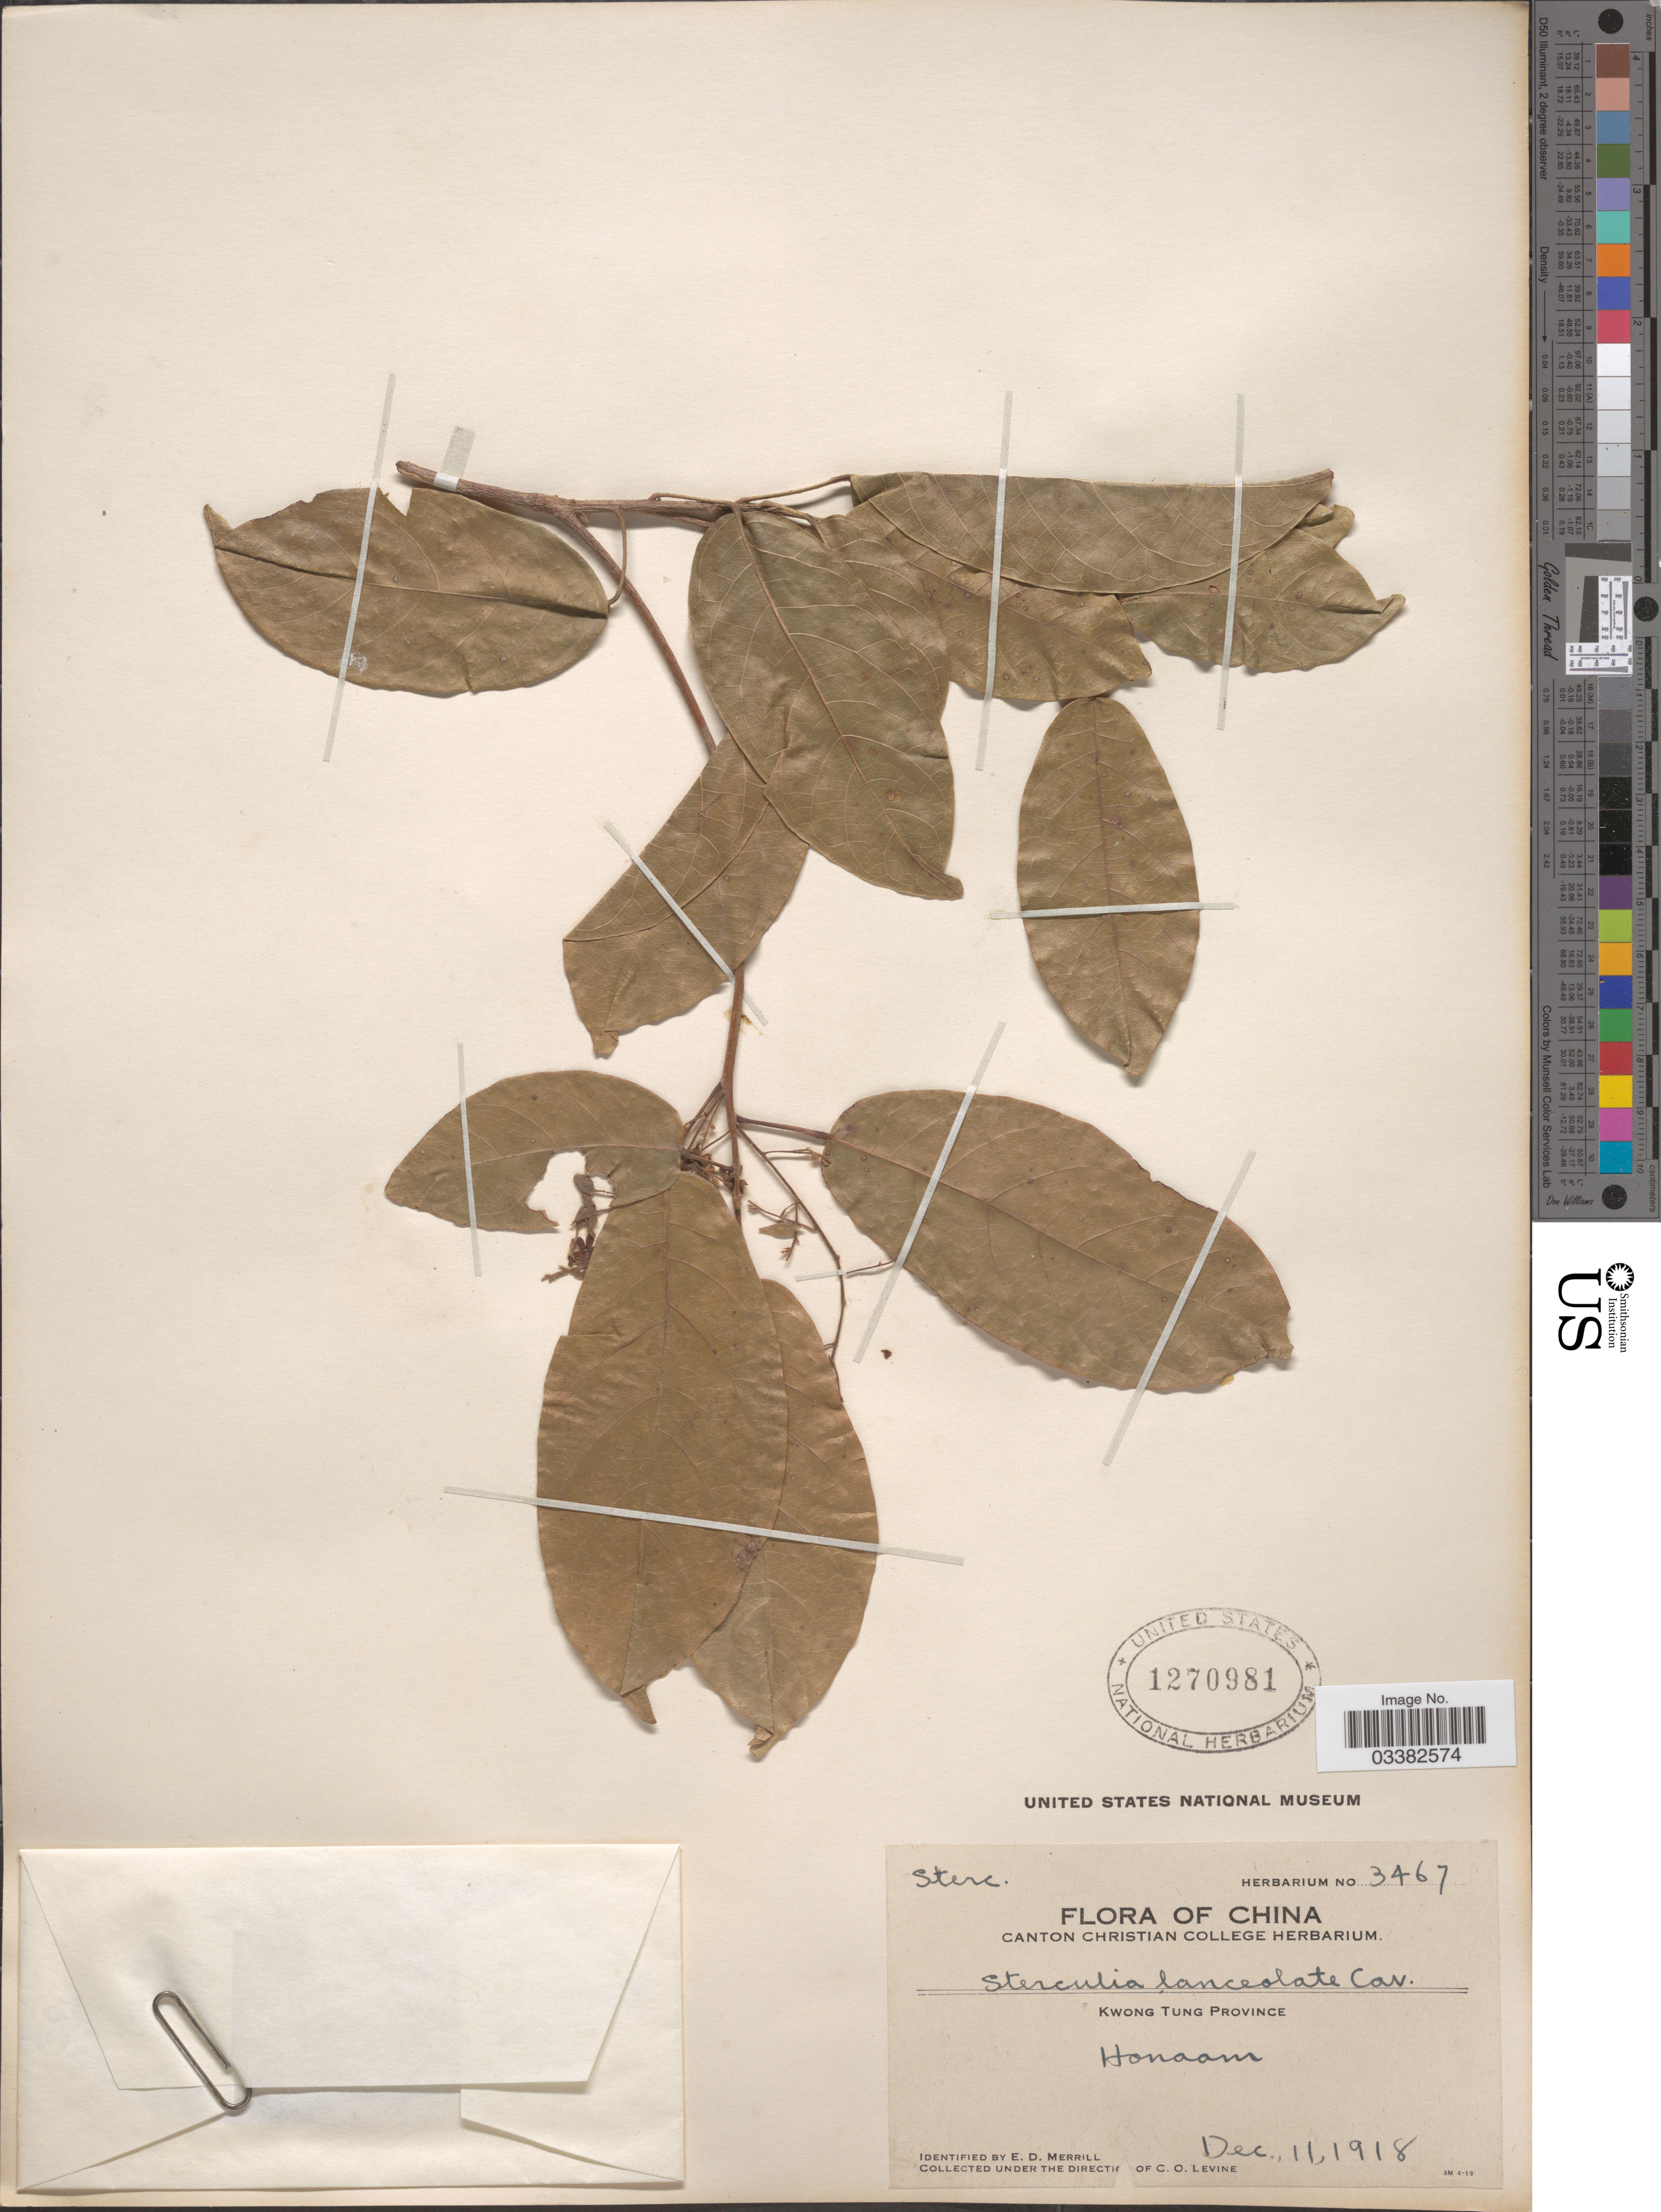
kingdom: Plantae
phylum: Tracheophyta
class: Magnoliopsida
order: Malvales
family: Malvaceae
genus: Sterculia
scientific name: Sterculia lanceolata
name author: Cav.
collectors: C. O. Levine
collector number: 3467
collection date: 1918-12-11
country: China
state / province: Guangdong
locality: Kwong Tung Province. Honaam.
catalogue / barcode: US 1270981